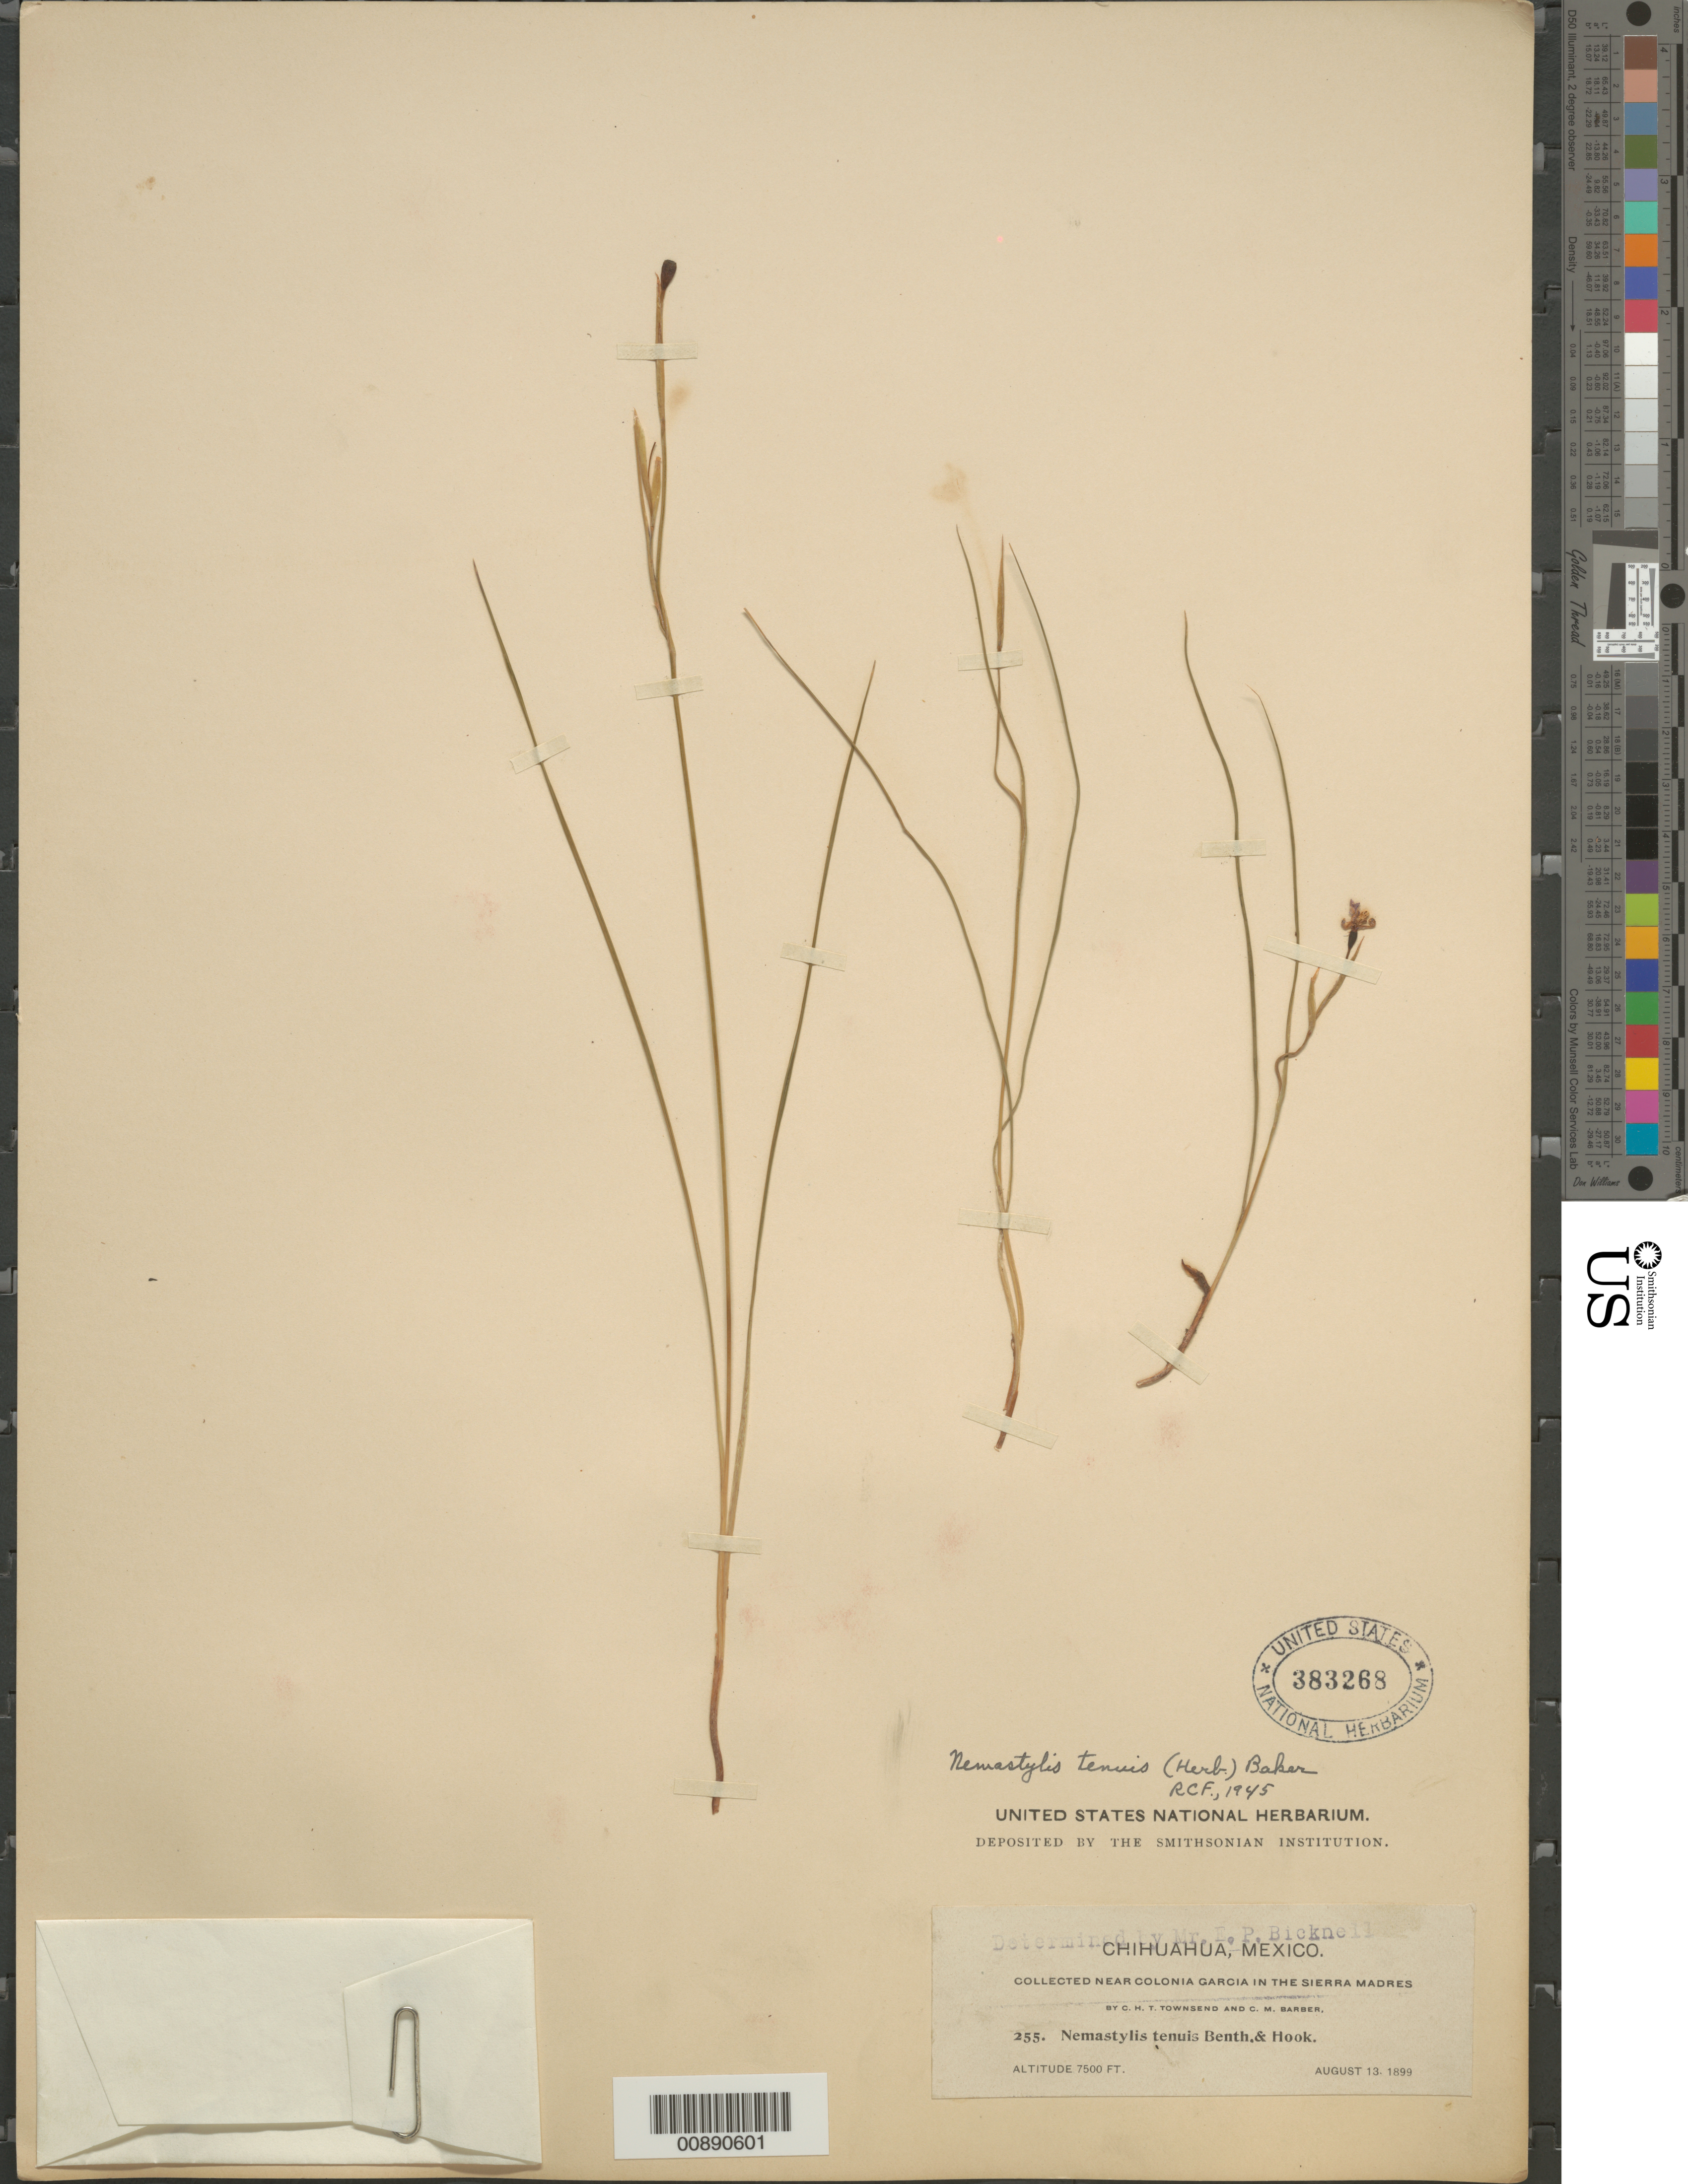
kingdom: Plantae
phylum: Tracheophyta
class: Liliopsida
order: Asparagales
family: Iridaceae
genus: Nemastylis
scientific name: Nemastylis tenuis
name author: (Herb.) S. Watson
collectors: C. H. T. Townsend & C. Barber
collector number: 255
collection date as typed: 13 Aug 1899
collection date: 1899-08-13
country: Mexico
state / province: Chihuahua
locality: Near Colonia García in the Sierra Madre, Chihuahua.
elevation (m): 2286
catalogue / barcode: US 383268